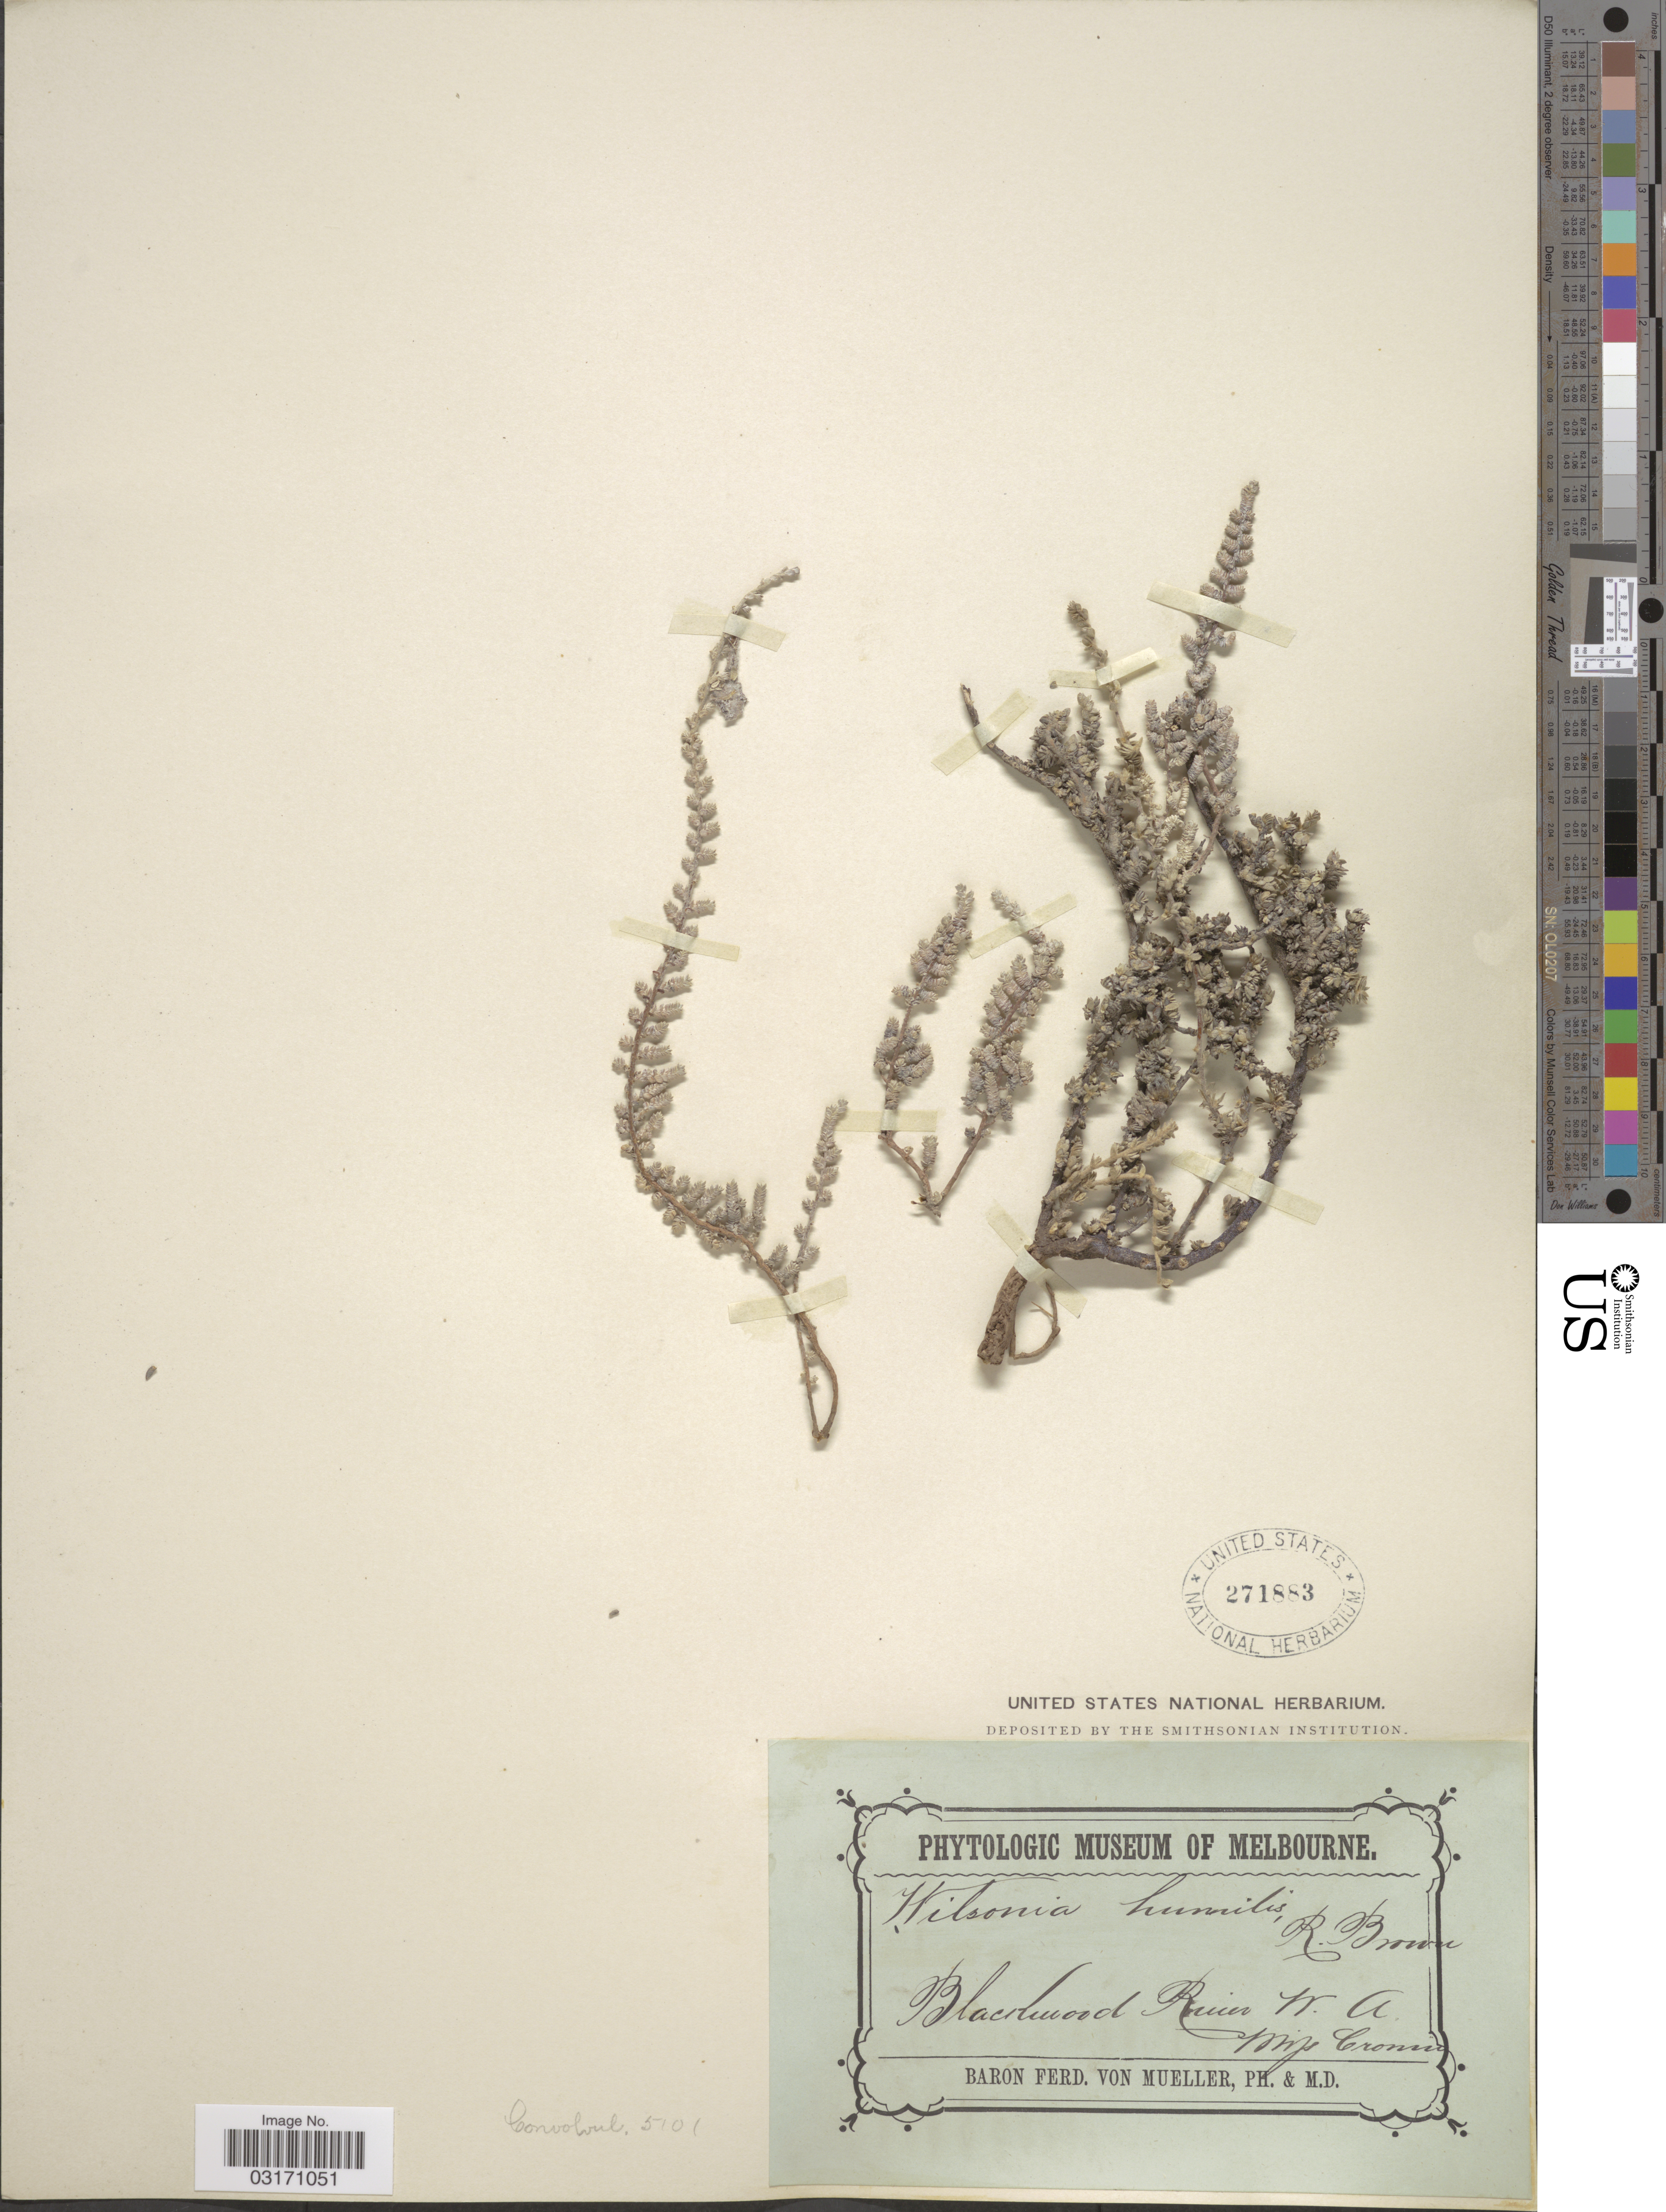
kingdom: Plantae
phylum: Tracheophyta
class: Magnoliopsida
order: Solanales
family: Convolvulaceae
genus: Wilsonia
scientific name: Wilsonia humilis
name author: R. Br.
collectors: M. Cronin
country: Australia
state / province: Western Australia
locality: Blackwood River.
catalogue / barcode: US 271883